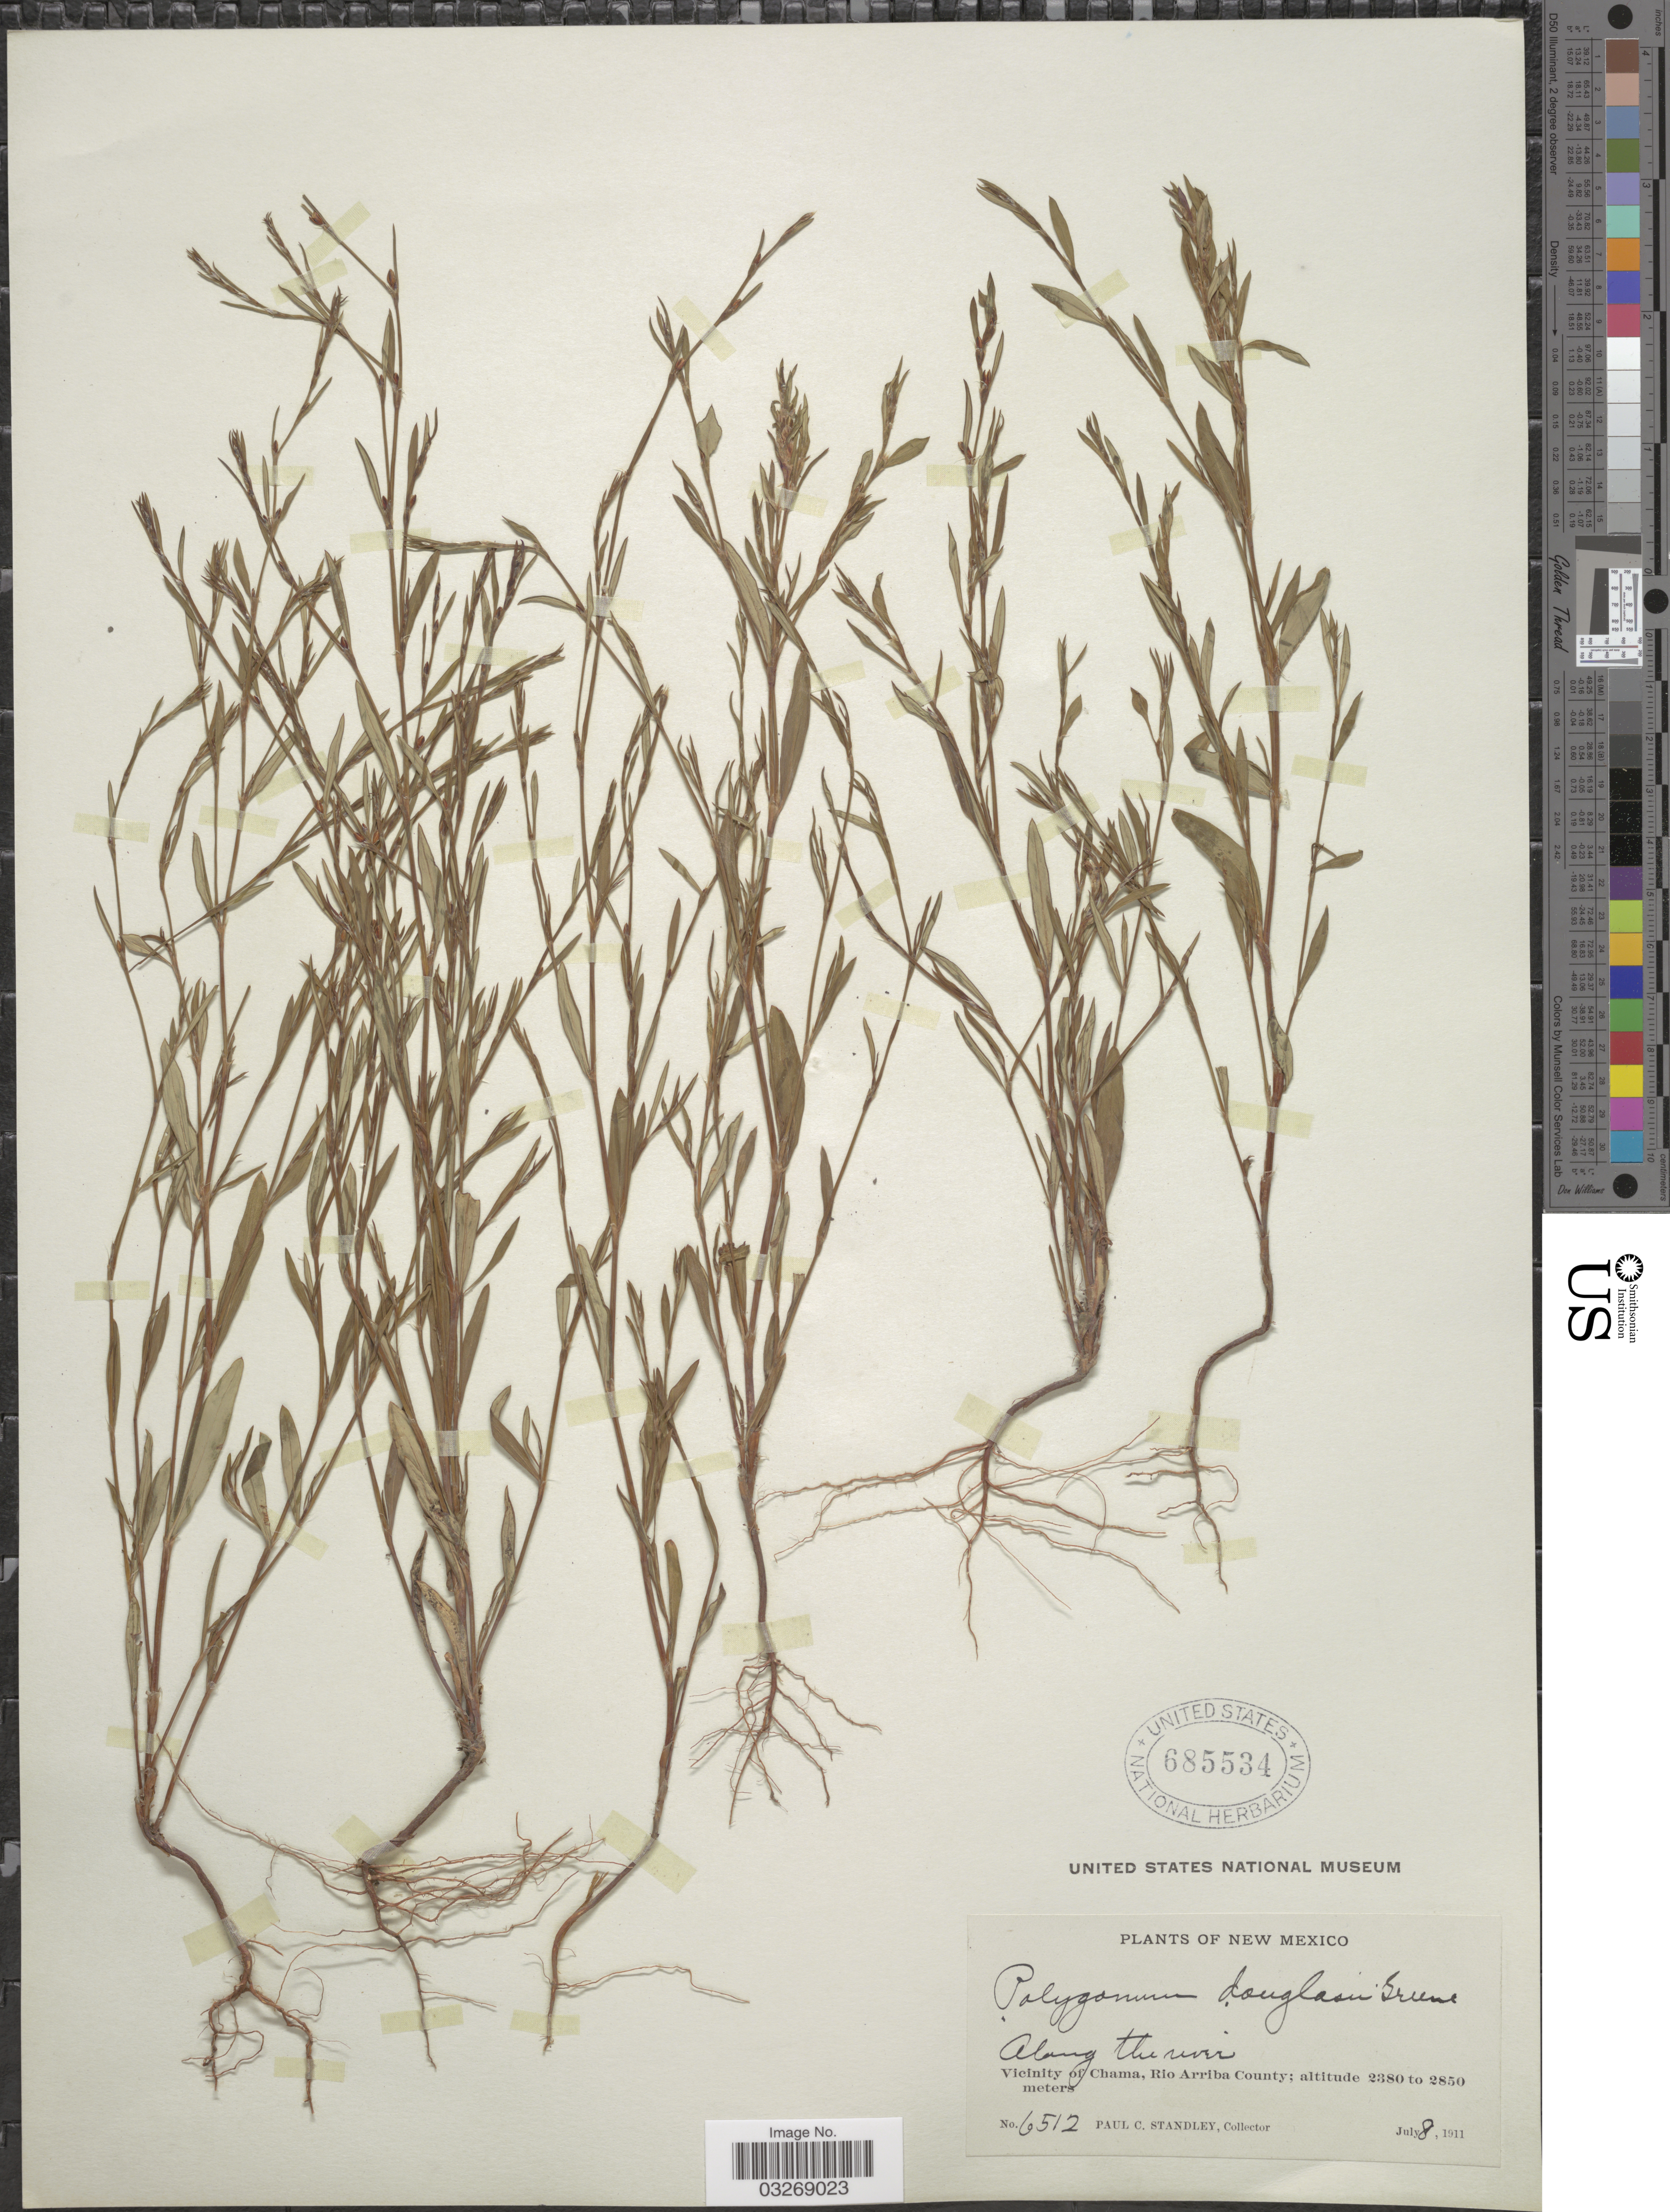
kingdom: Plantae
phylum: Tracheophyta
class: Magnoliopsida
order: Caryophyllales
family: Polygonaceae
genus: Polygonum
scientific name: Polygonum douglasii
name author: Greene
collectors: P. C. Standley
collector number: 6512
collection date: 1911-07-08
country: United States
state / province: New Mexico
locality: Vicinity of Chama, Rio Arriba County.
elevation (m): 2380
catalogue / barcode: US 685534